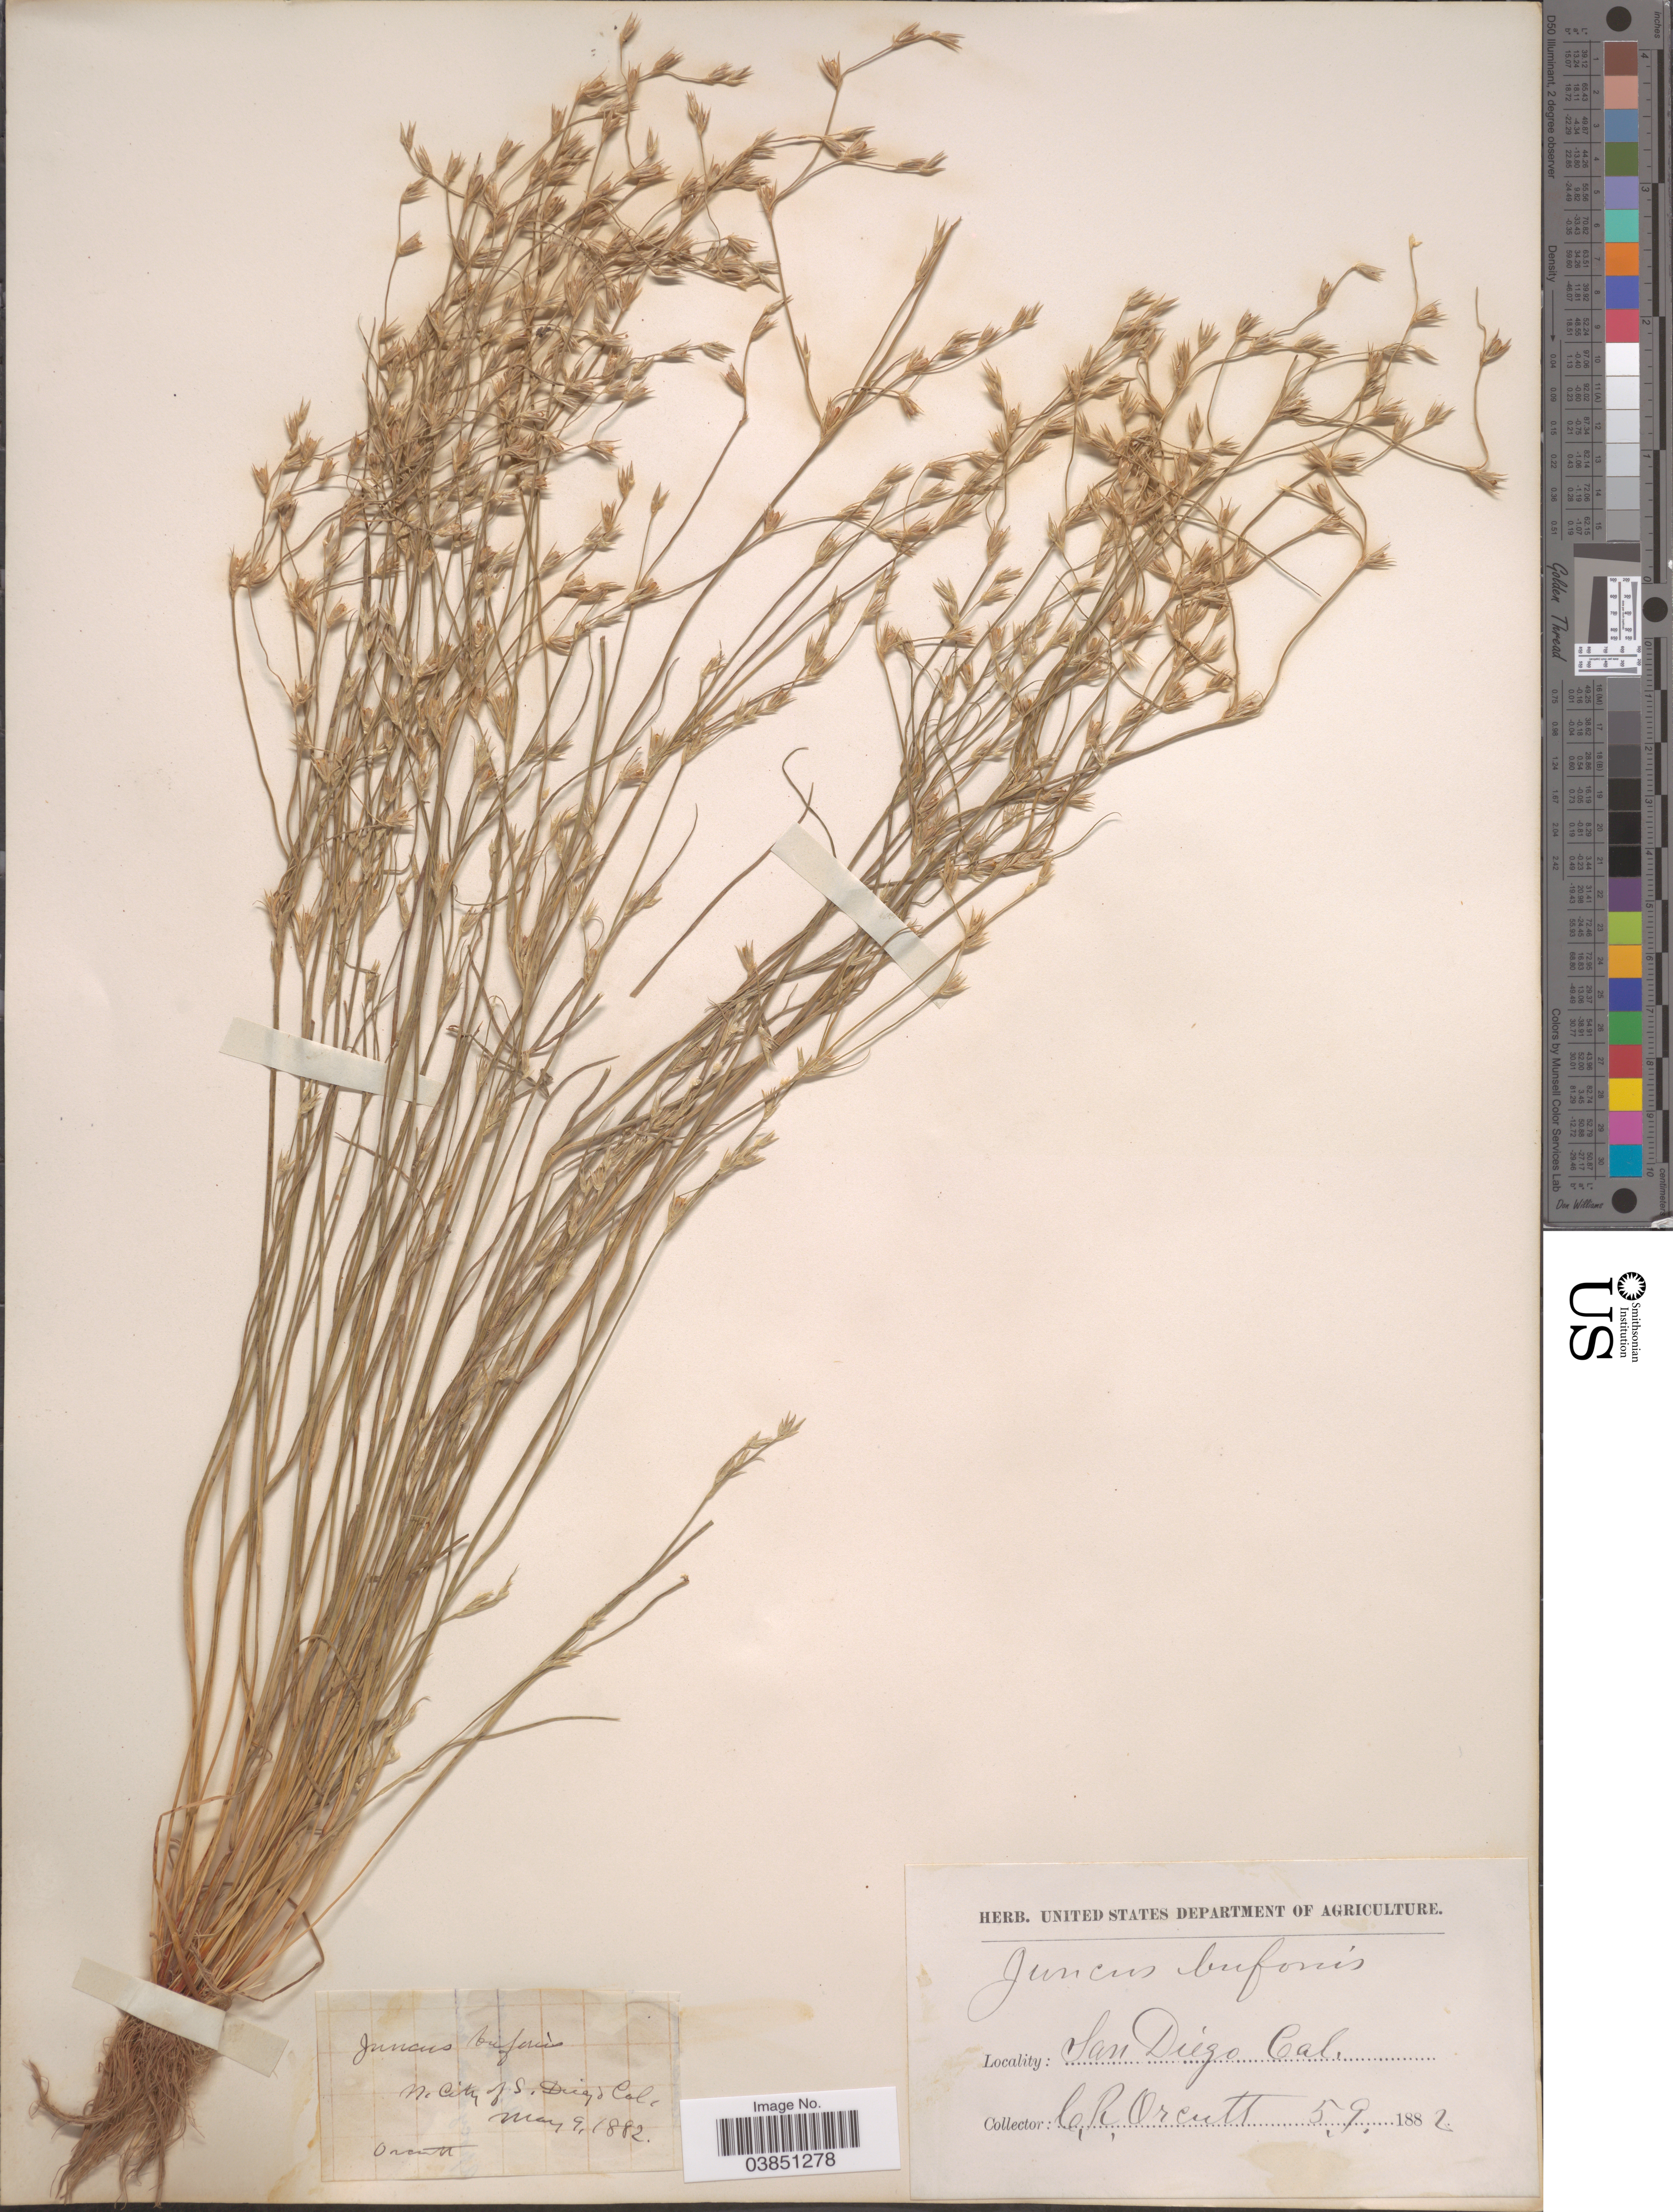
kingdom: Plantae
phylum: Tracheophyta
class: Liliopsida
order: Poales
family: Juncaceae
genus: Juncus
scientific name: Juncus bufonius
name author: L.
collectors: C. R. Orcutt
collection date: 1882-05-09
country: United States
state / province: California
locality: N. City of S. Diego.